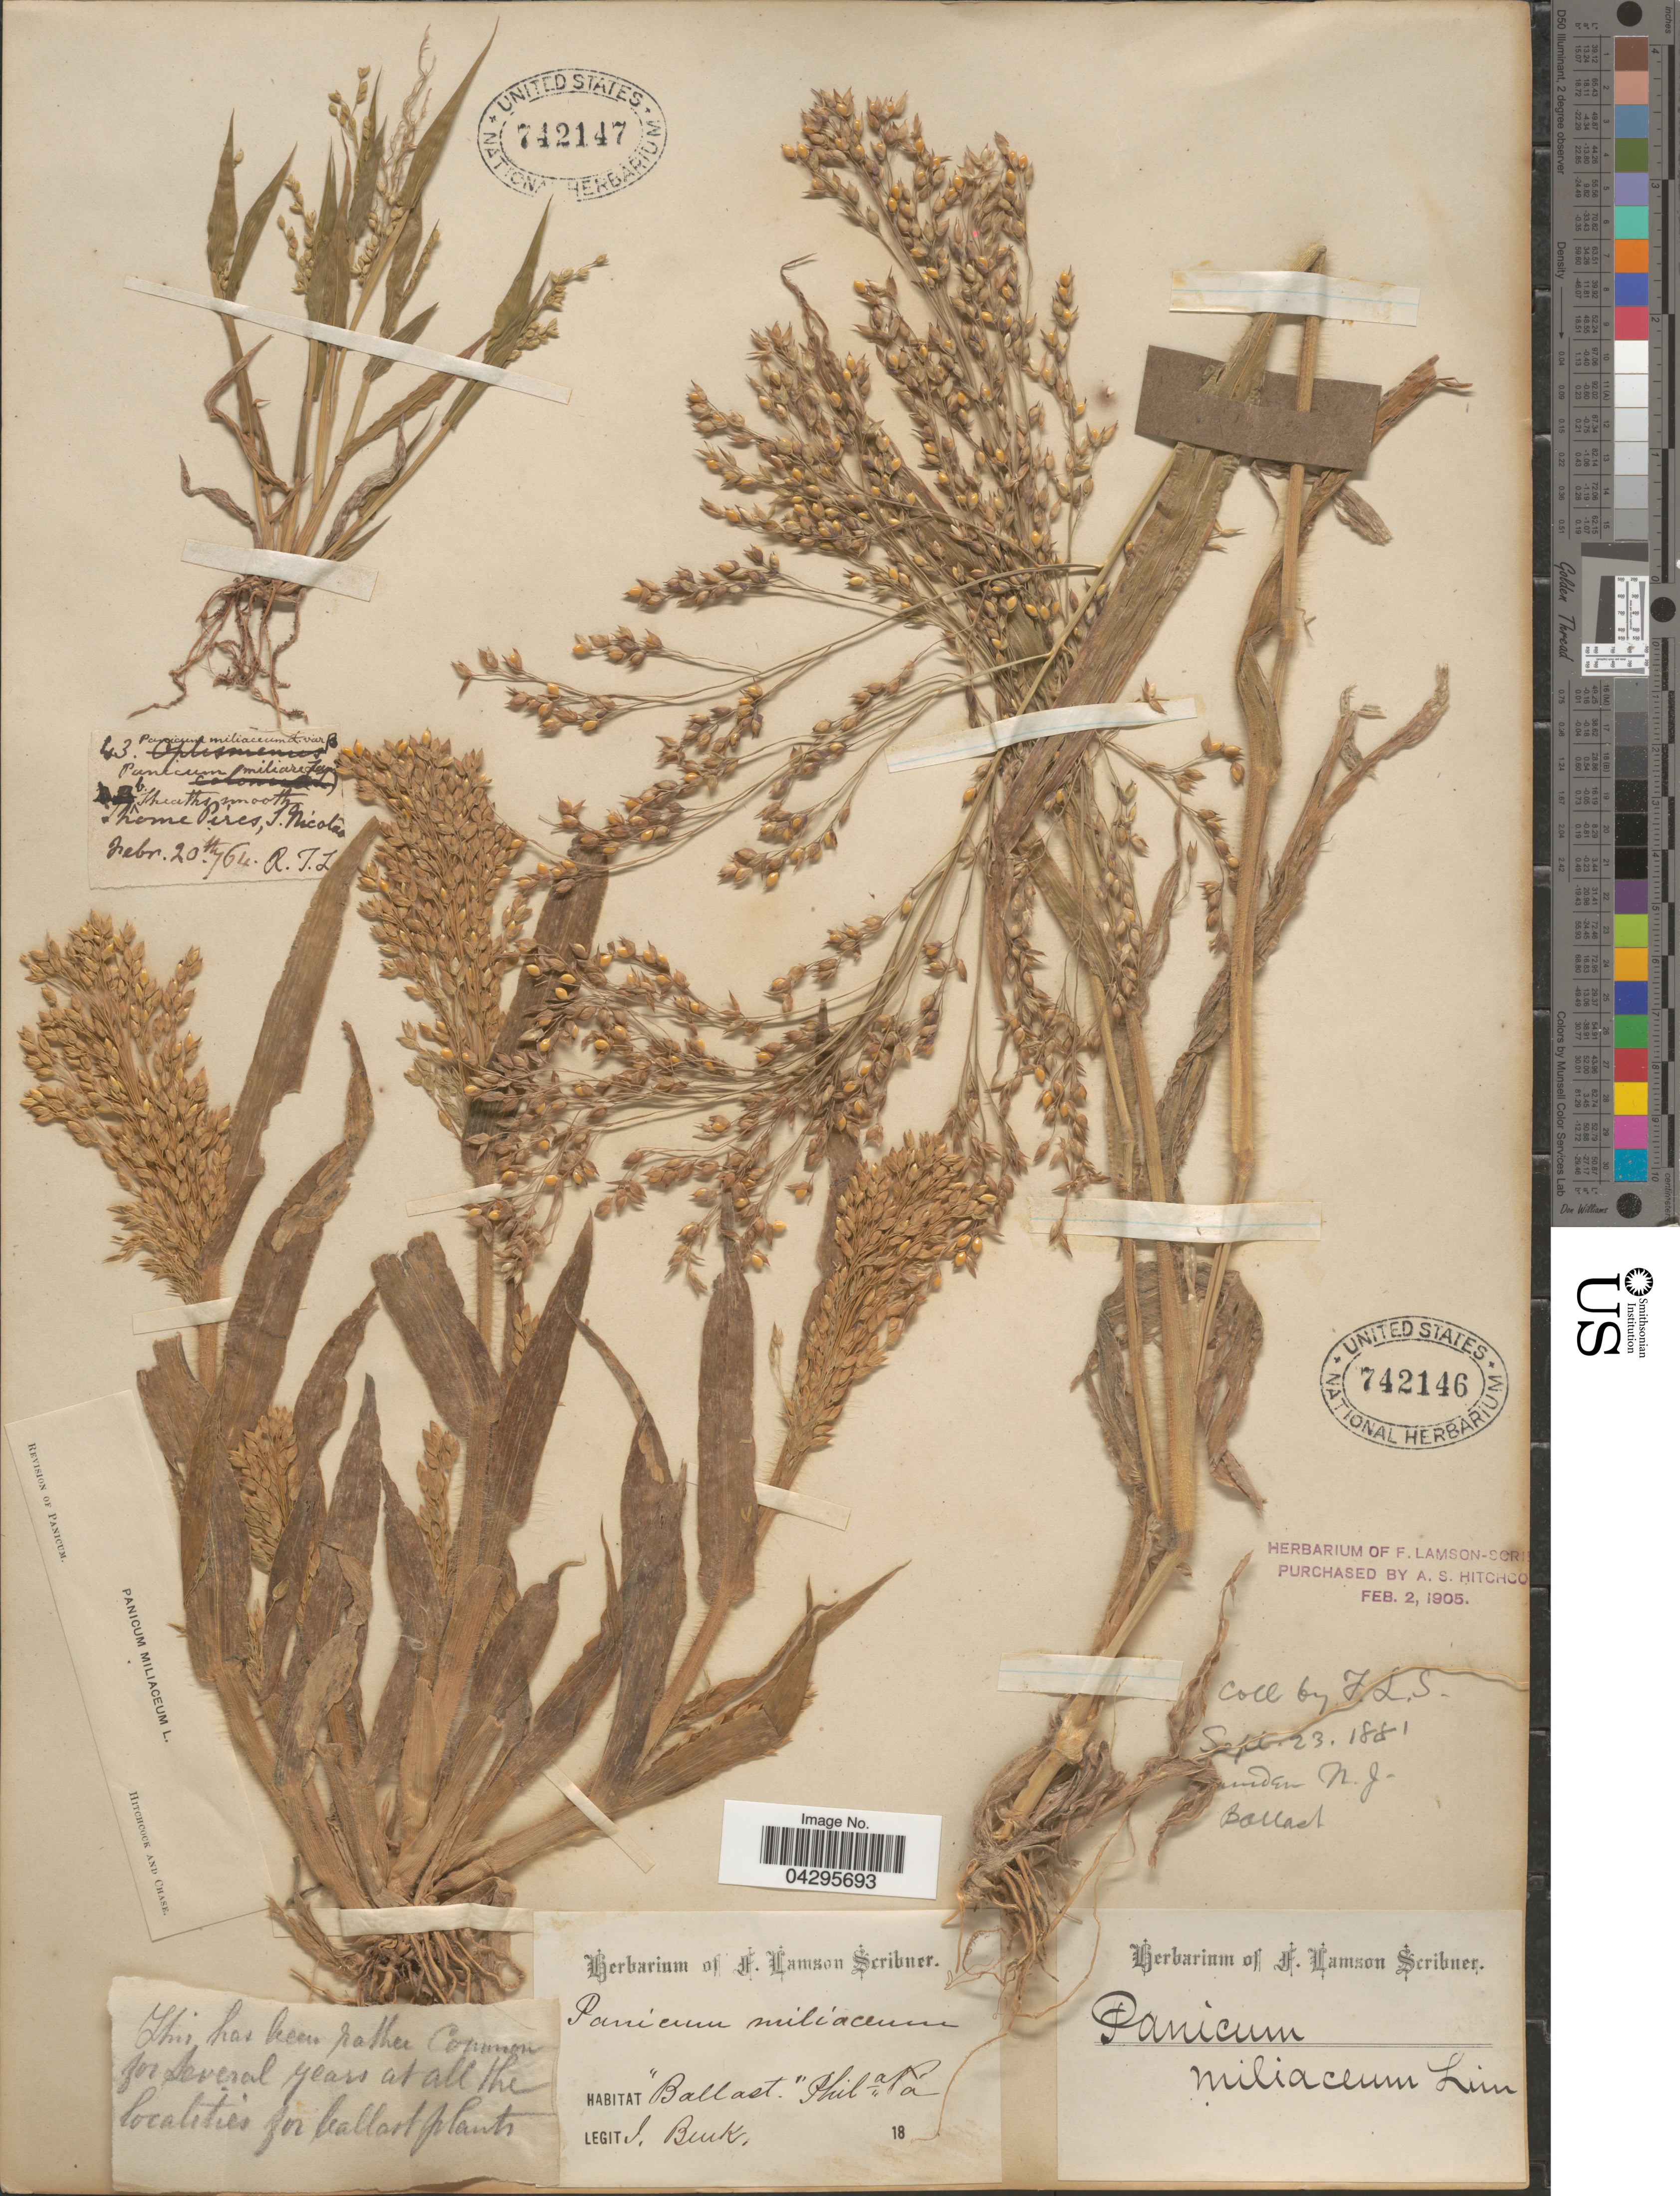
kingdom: Plantae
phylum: Tracheophyta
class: Liliopsida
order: Poales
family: Poaceae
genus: Panicum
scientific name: Panicum miliaceum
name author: L.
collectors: R. T. L.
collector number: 43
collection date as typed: Transcribed d/m/y: 20/2/64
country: United States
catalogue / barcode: US 742147-3